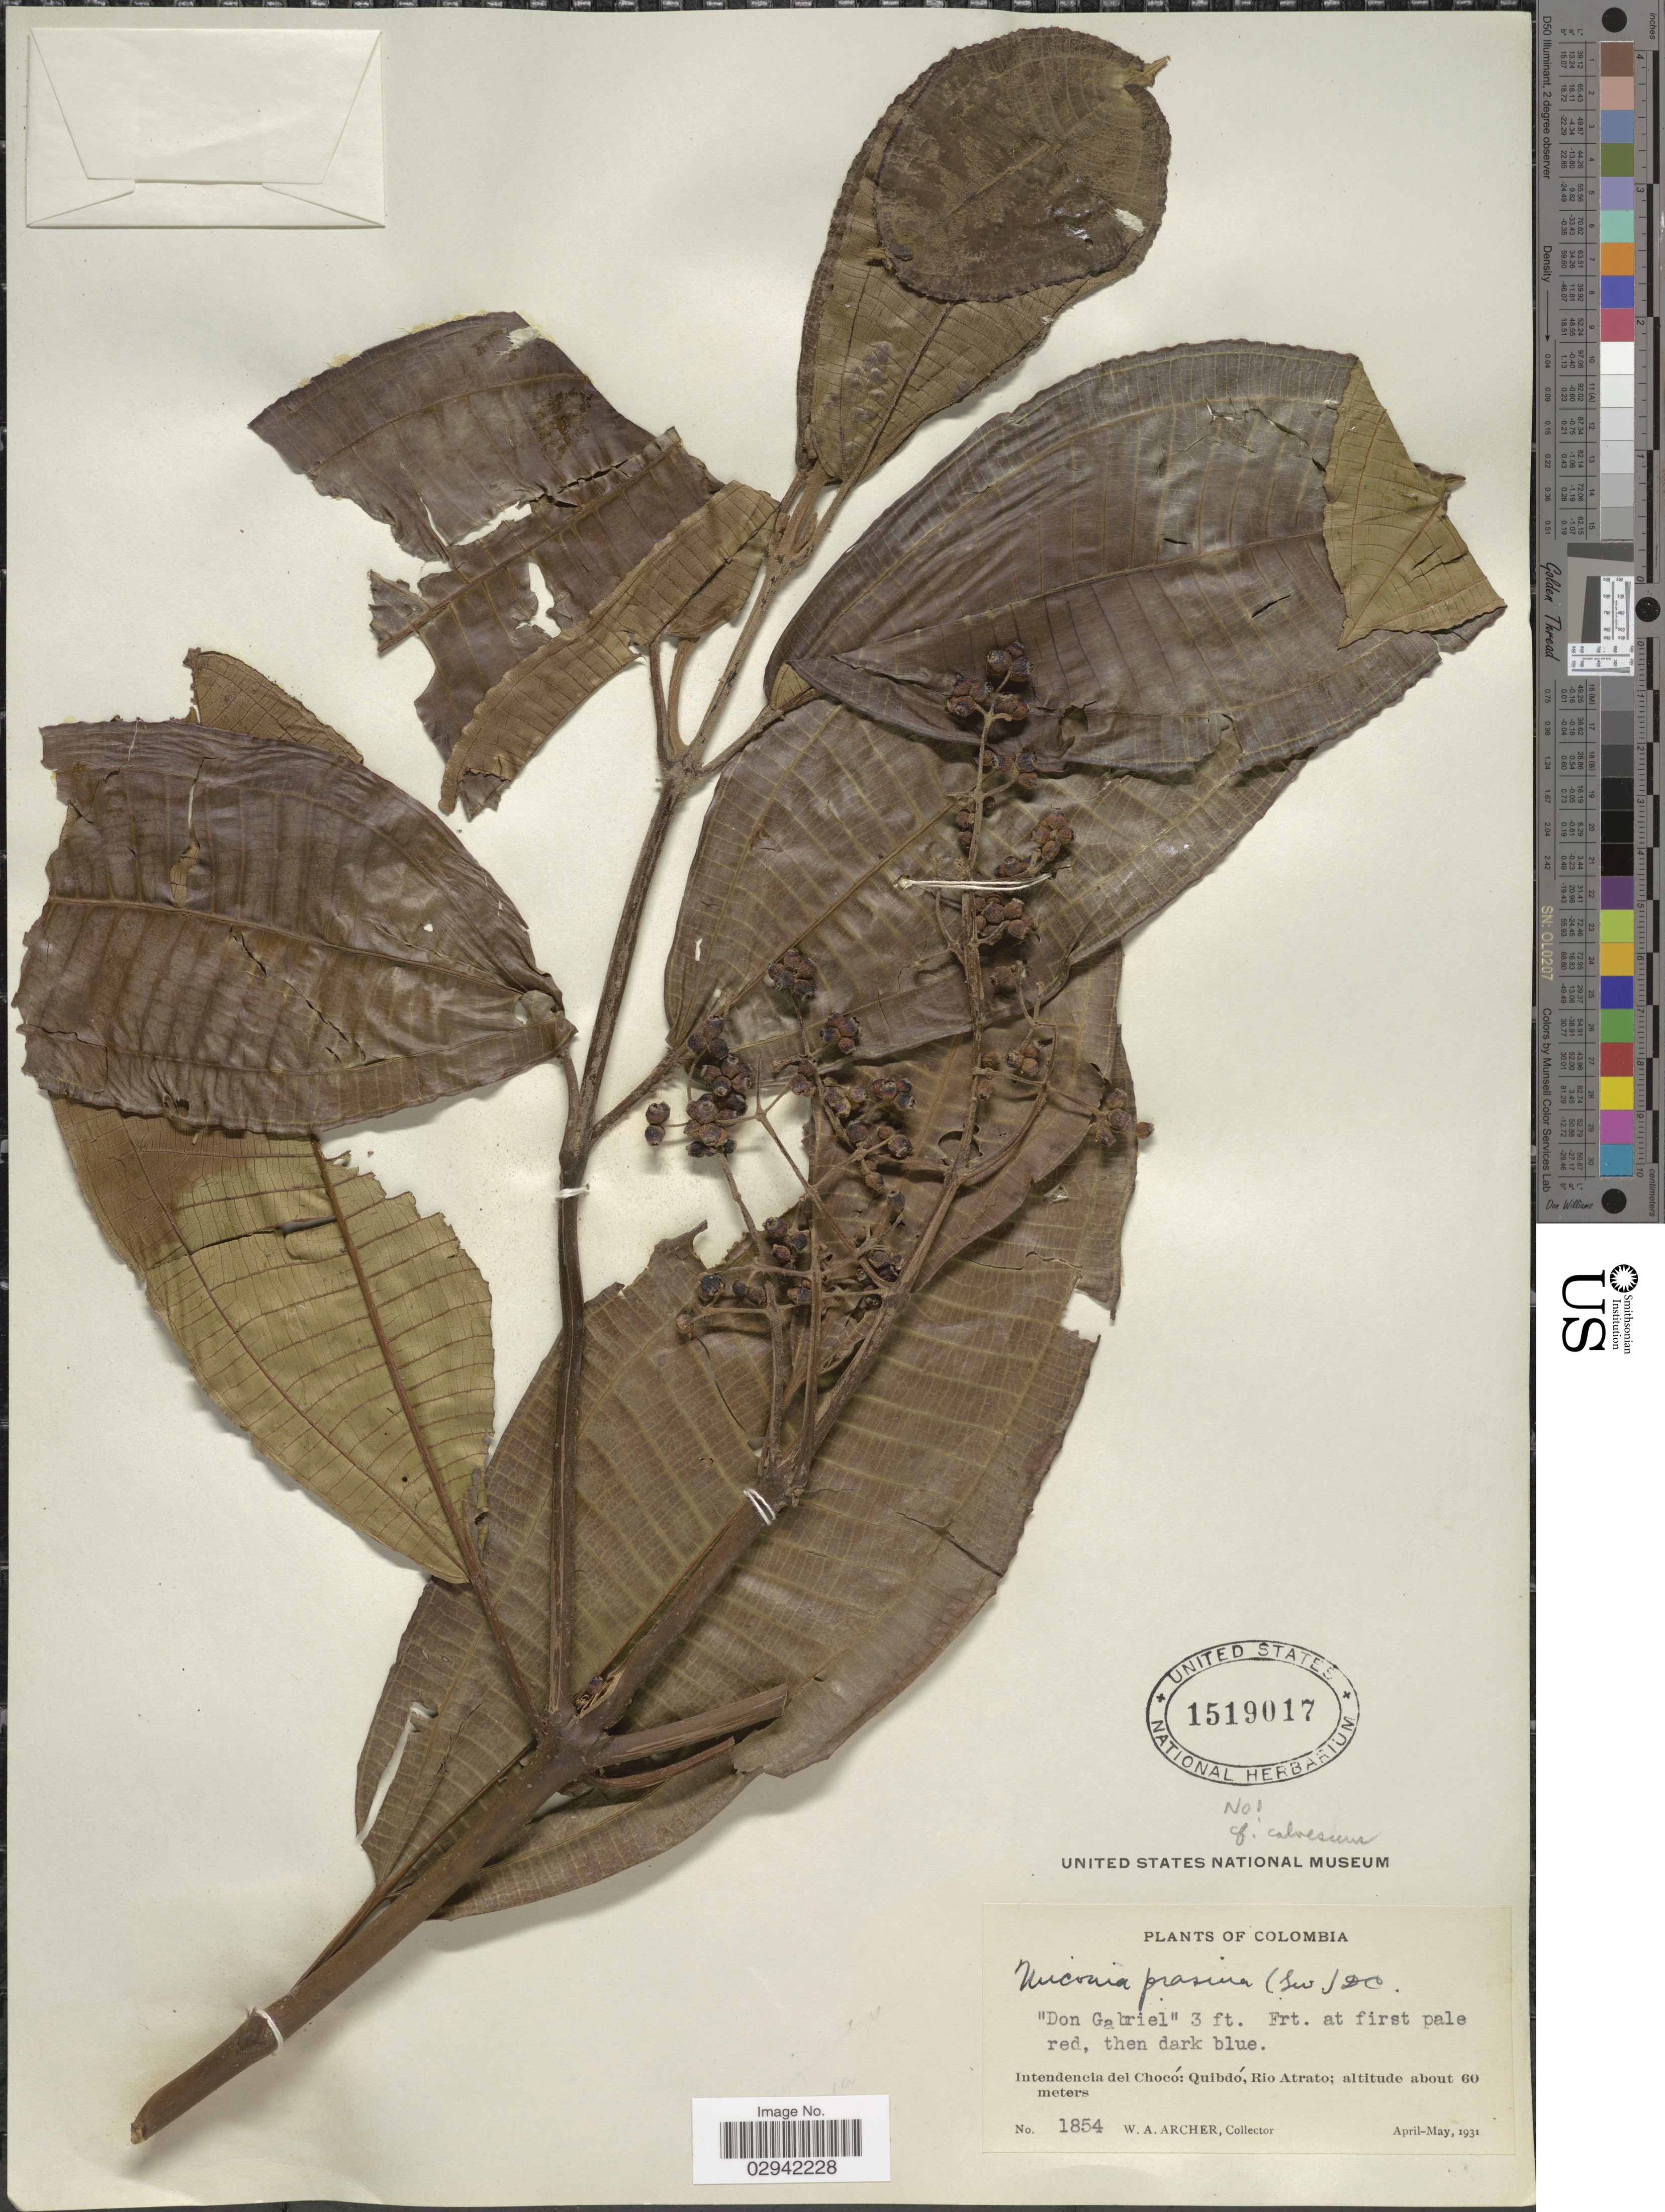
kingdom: Plantae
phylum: Tracheophyta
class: Magnoliopsida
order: Myrtales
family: Melastomataceae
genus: Miconia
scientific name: Miconia prasina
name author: (Sw.) DC.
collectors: W. Archer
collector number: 1854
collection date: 1931-04/1931-05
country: Colombia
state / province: Chocó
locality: Intendencia del Chocó: Quibdó, Rio Atrato.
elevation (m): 60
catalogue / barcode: US 1519017